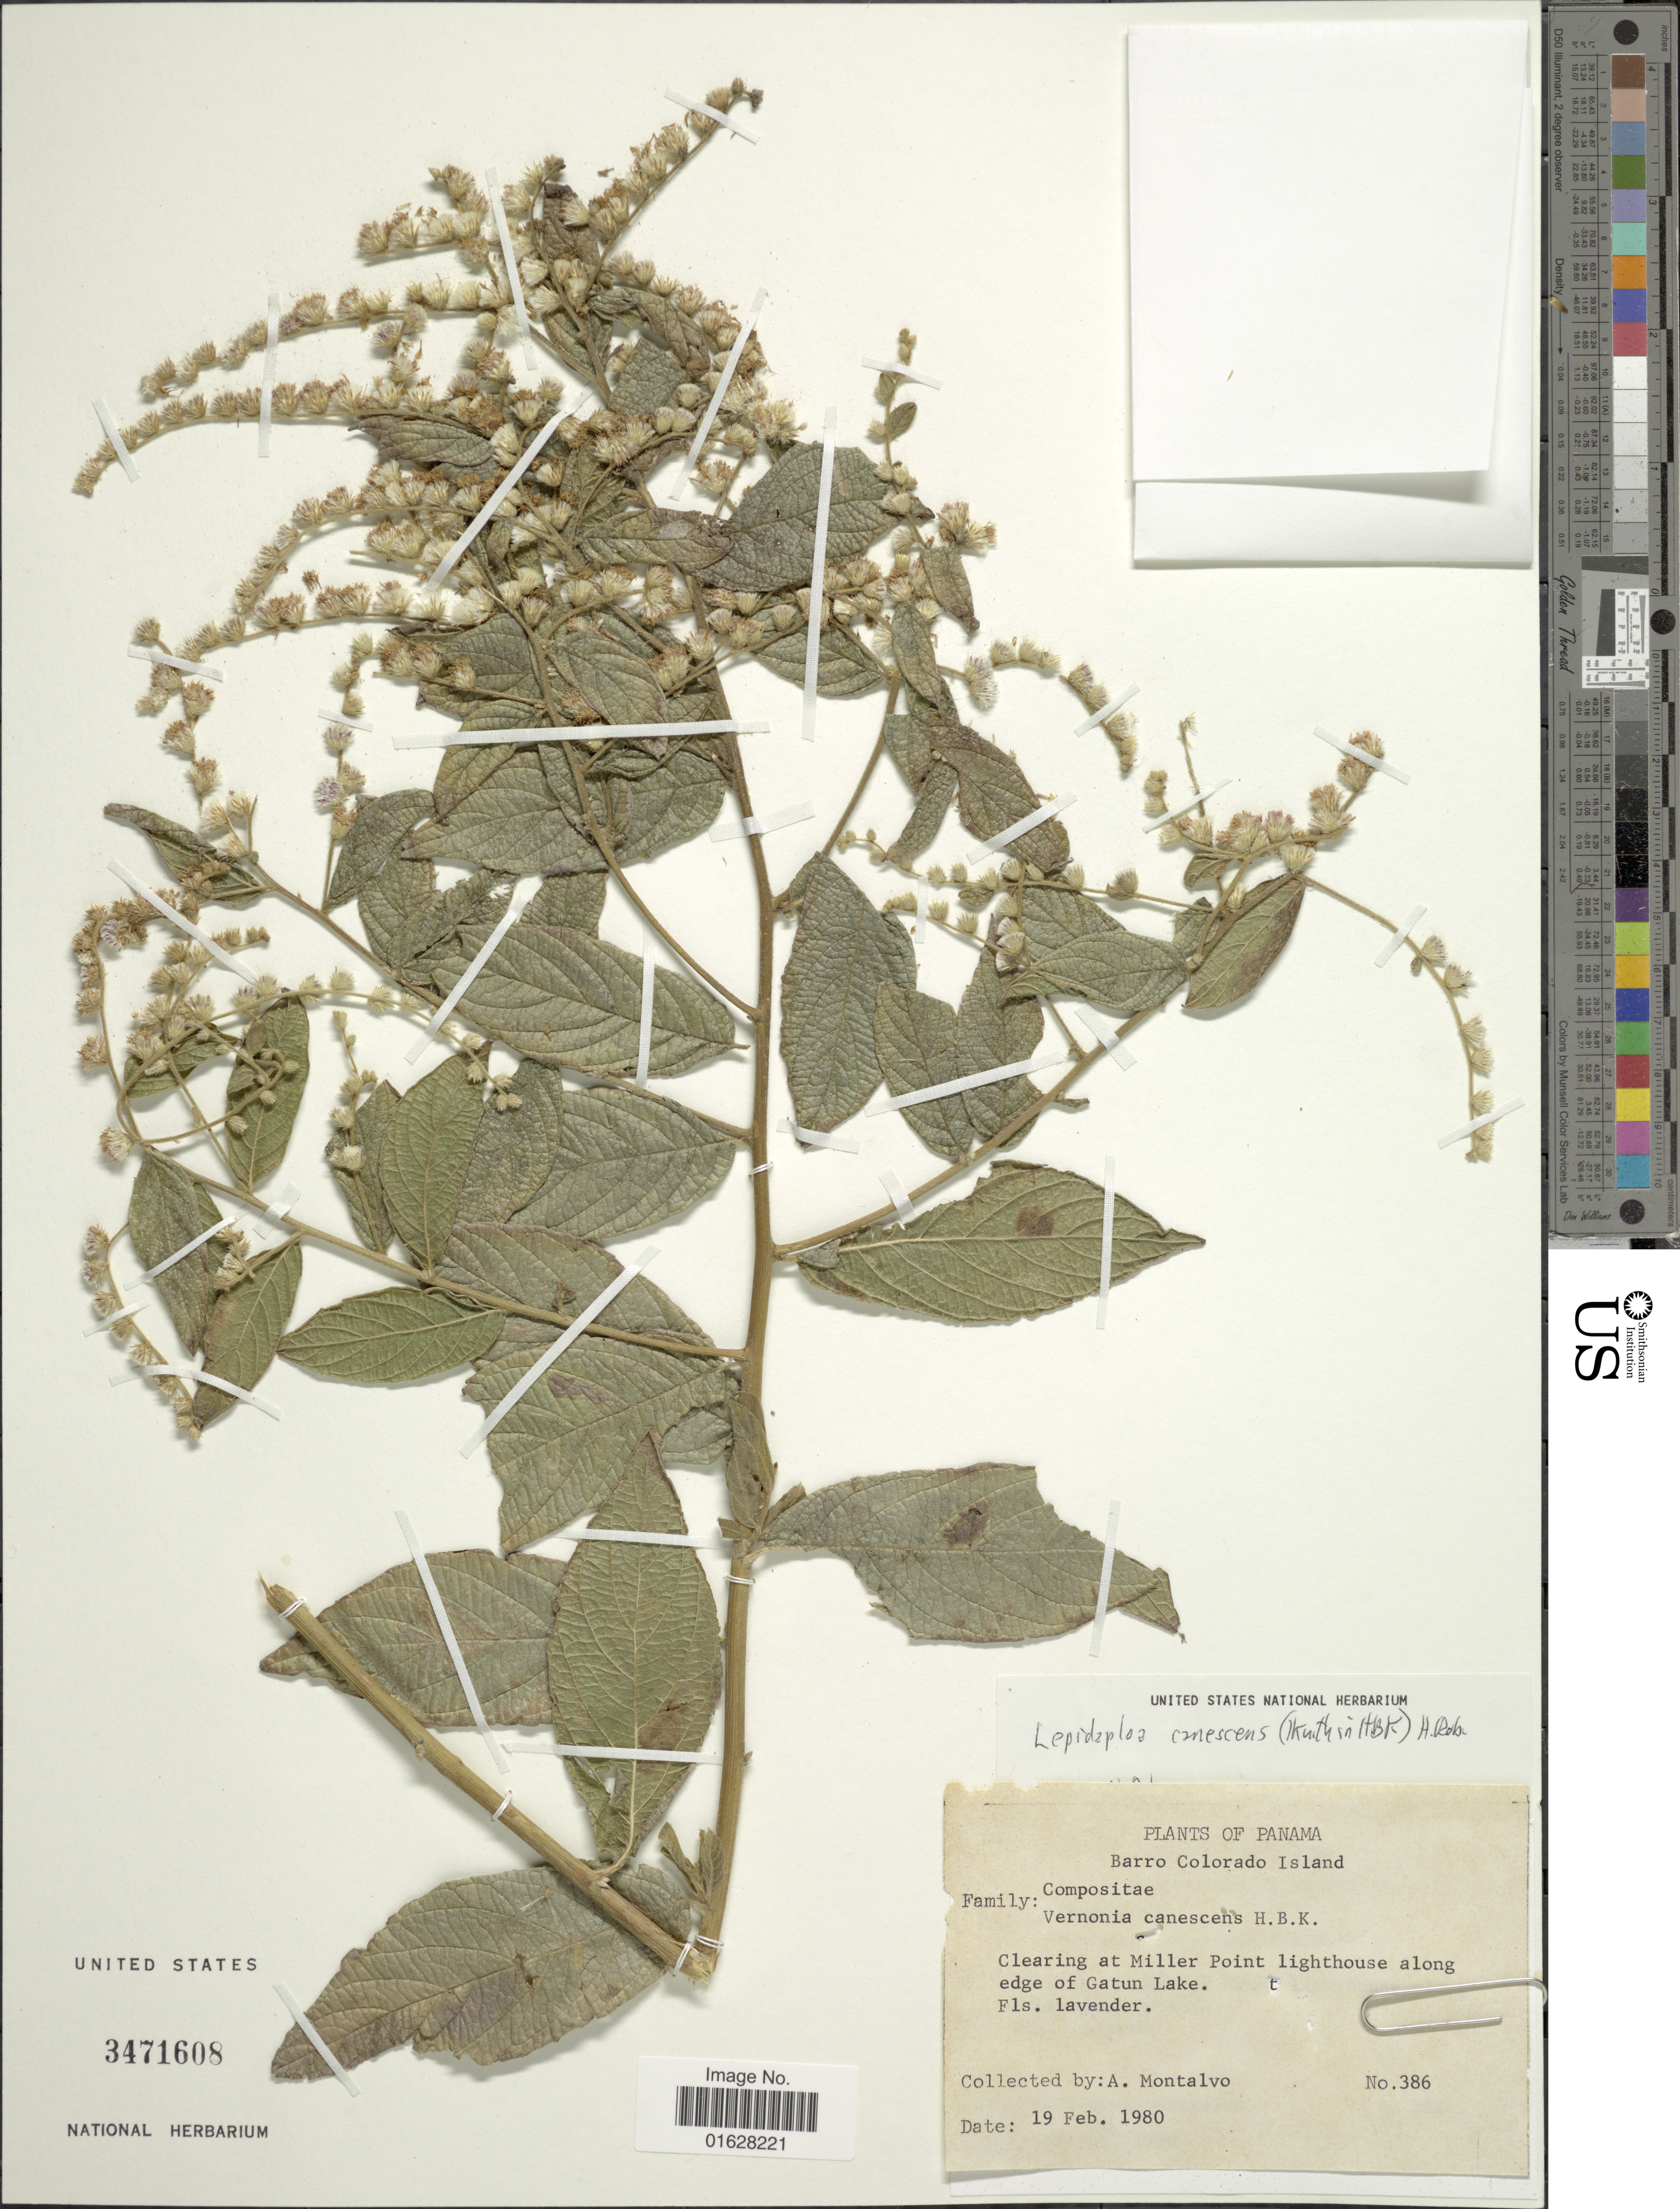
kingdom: Plantae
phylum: Tracheophyta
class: Magnoliopsida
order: Asterales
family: Asteraceae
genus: Lepidaploa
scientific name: Lepidaploa canescens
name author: (Kunth) H. Rob.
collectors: A. Montalvo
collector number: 386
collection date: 1980-02-19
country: Panama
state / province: Panamá Oeste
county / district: Canal Zone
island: Barro Colorado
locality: Barro Colorado Island, clearing at Miller Point lighthouse along edge of Gatun Lake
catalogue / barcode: US 3471608